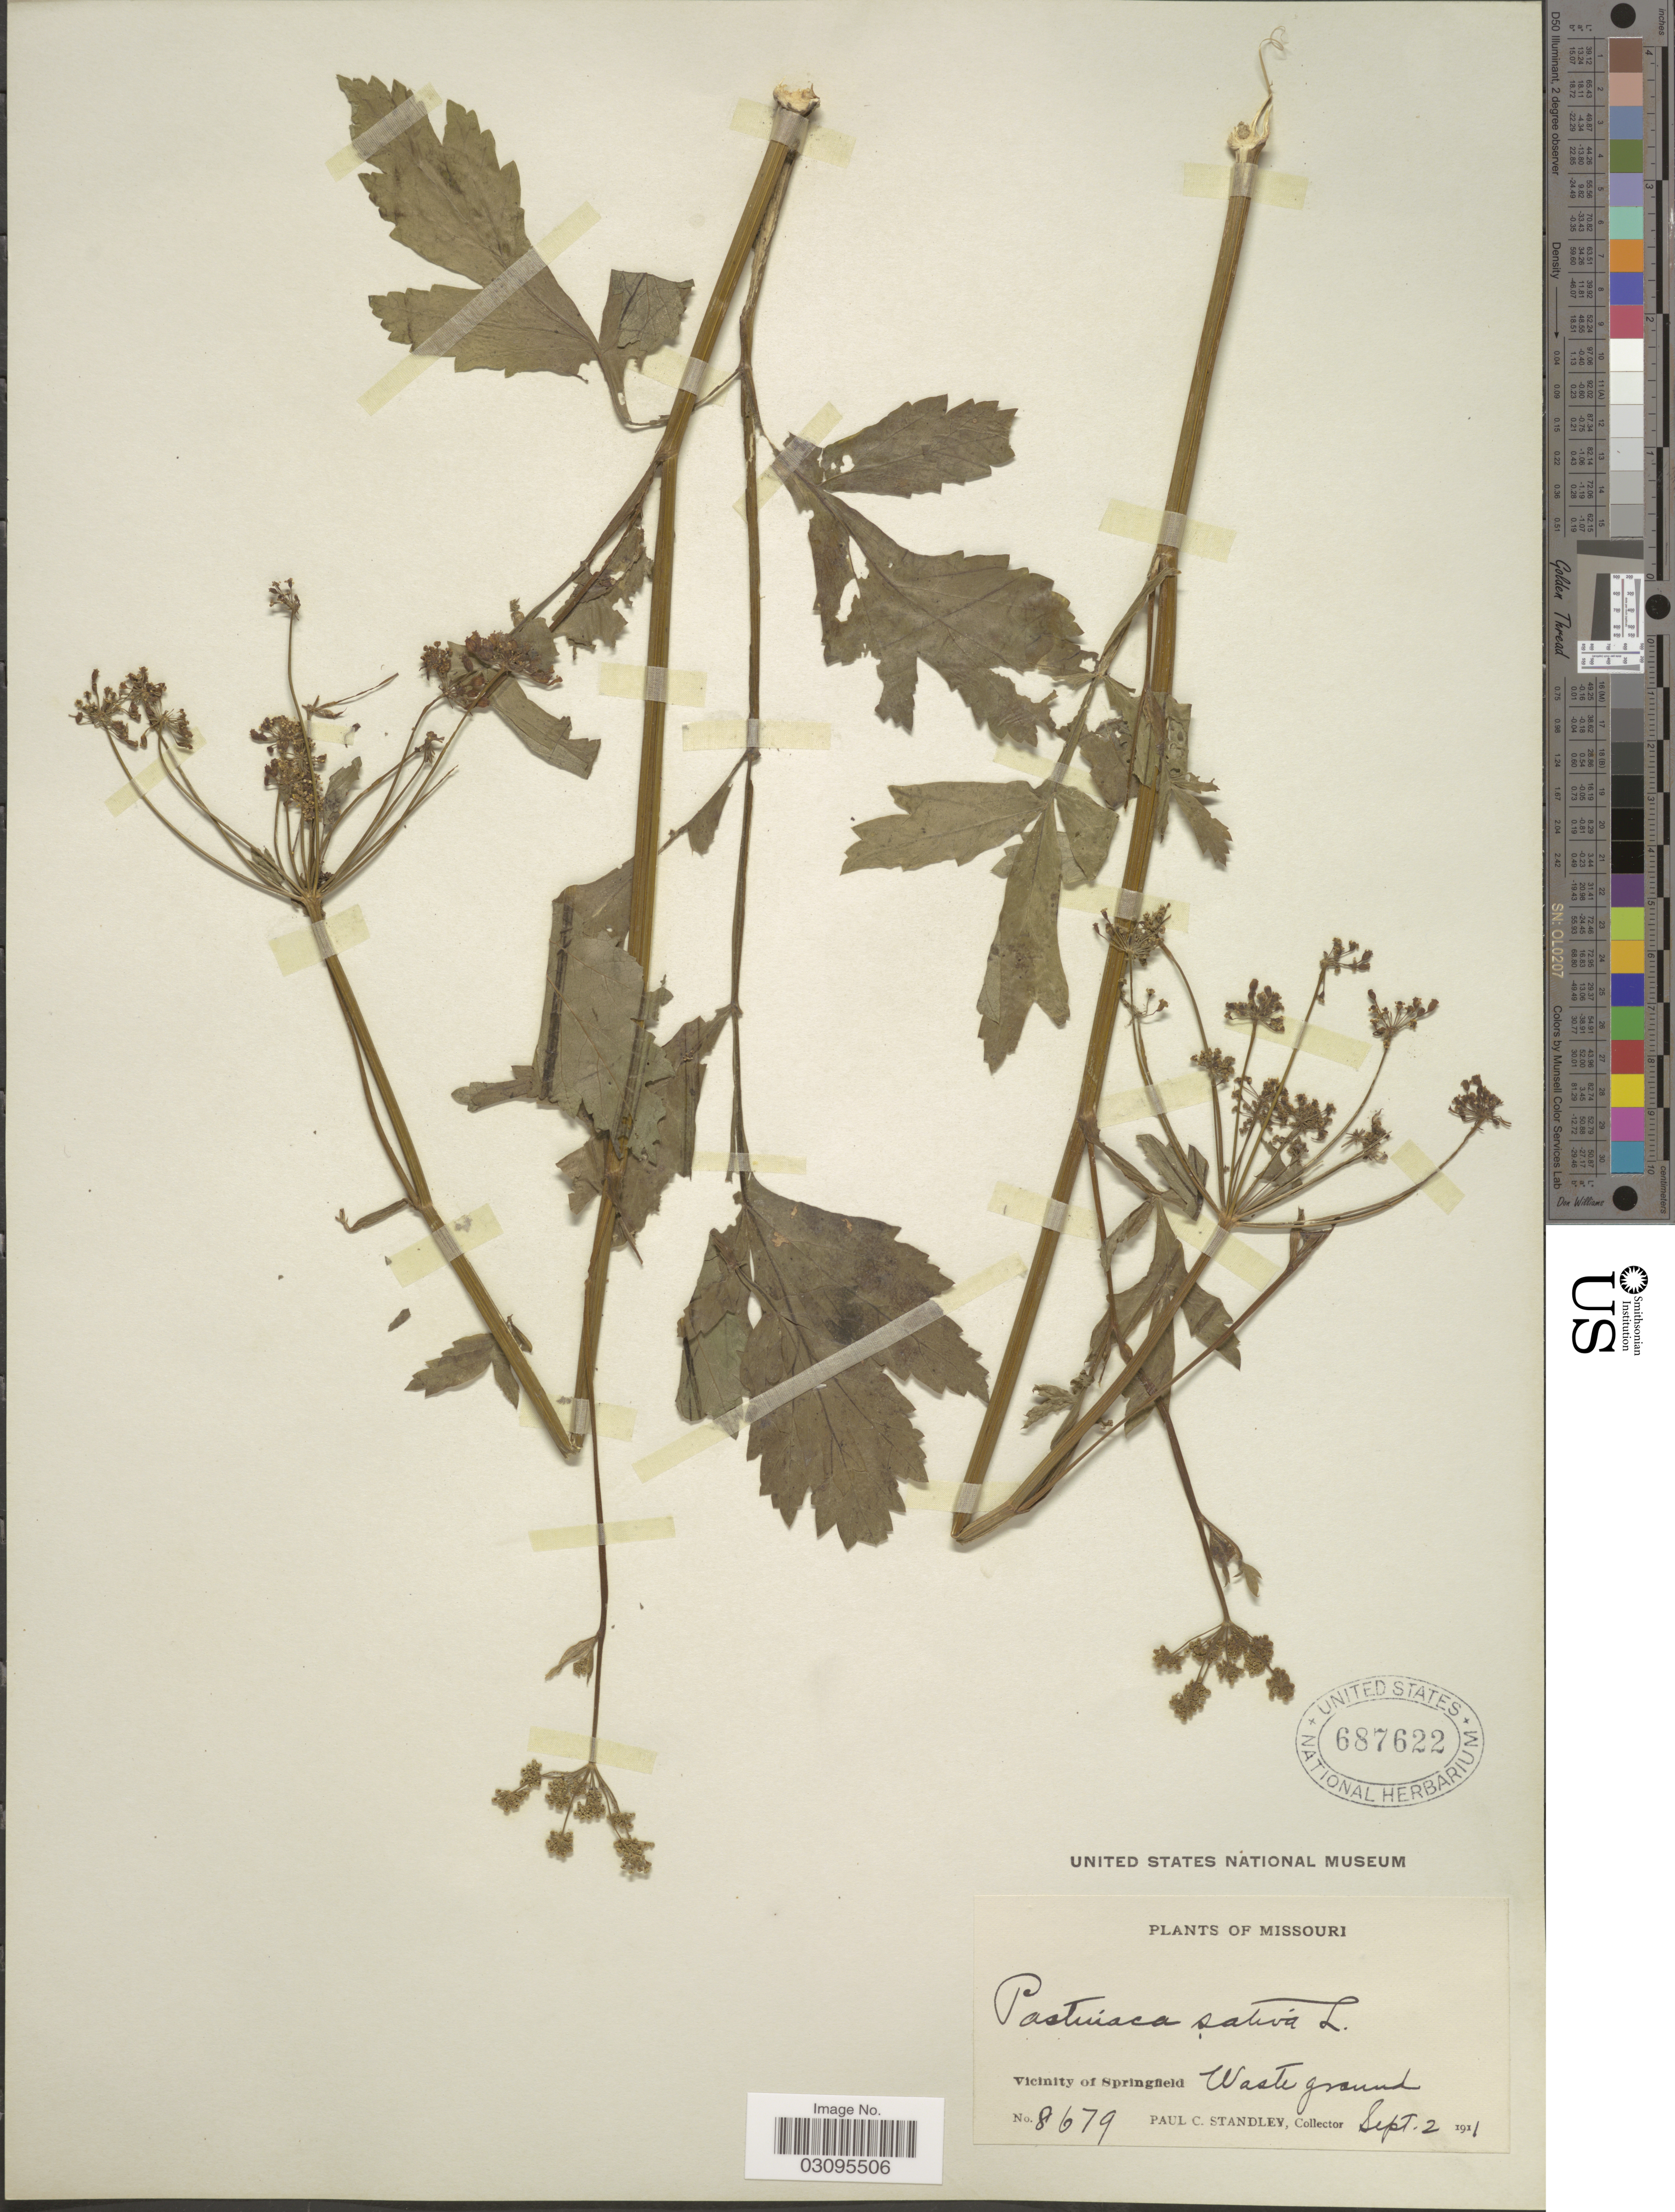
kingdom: Plantae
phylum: Tracheophyta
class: Magnoliopsida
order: Apiales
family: Apiaceae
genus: Pastinaca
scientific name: Pastinaca sativa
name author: L.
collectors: P. C. Standley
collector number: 8679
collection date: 1911-09-02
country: United States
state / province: Missouri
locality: Vicinity of Springfield, Waste ground.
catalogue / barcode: US 687622